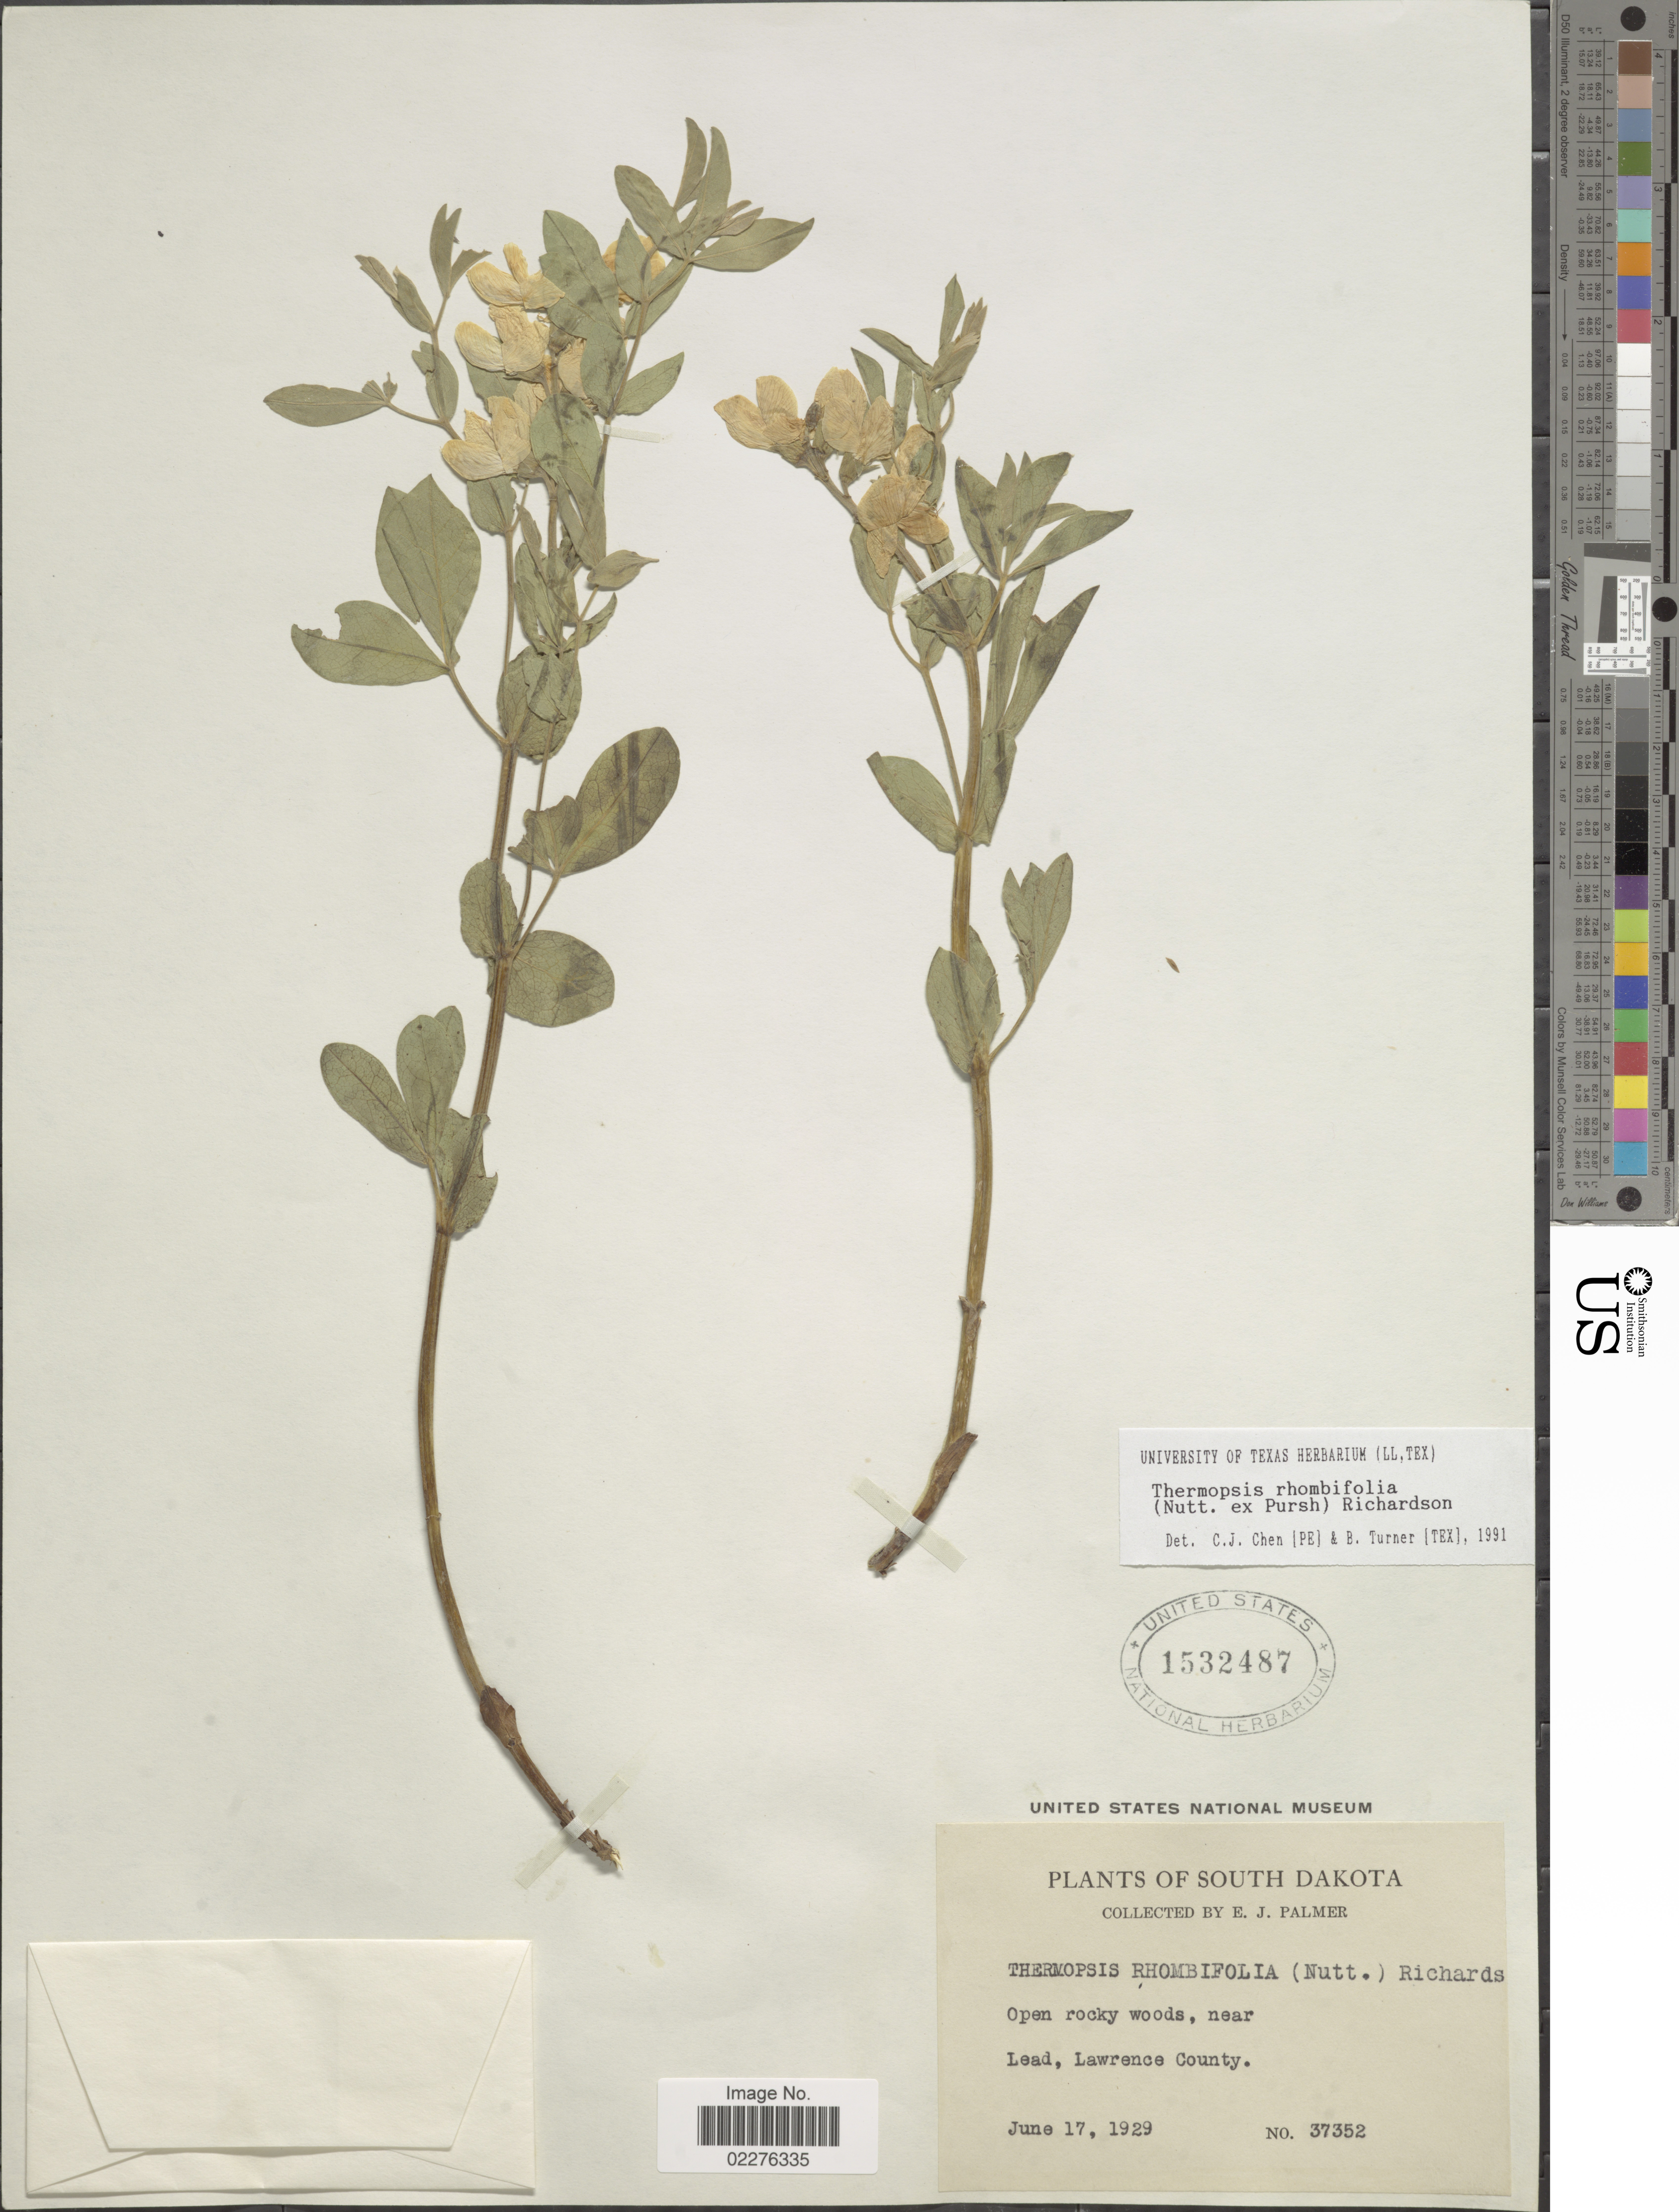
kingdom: Plantae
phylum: Tracheophyta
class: Magnoliopsida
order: Fabales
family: Fabaceae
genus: Thermopsis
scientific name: Thermopsis rhombifolia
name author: Richardson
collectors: E. J. Palmer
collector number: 37352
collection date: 1929-06-17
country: United States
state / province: South Dakota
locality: Open rocky woods, near Lead, Lawrence County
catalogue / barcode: US 1532487